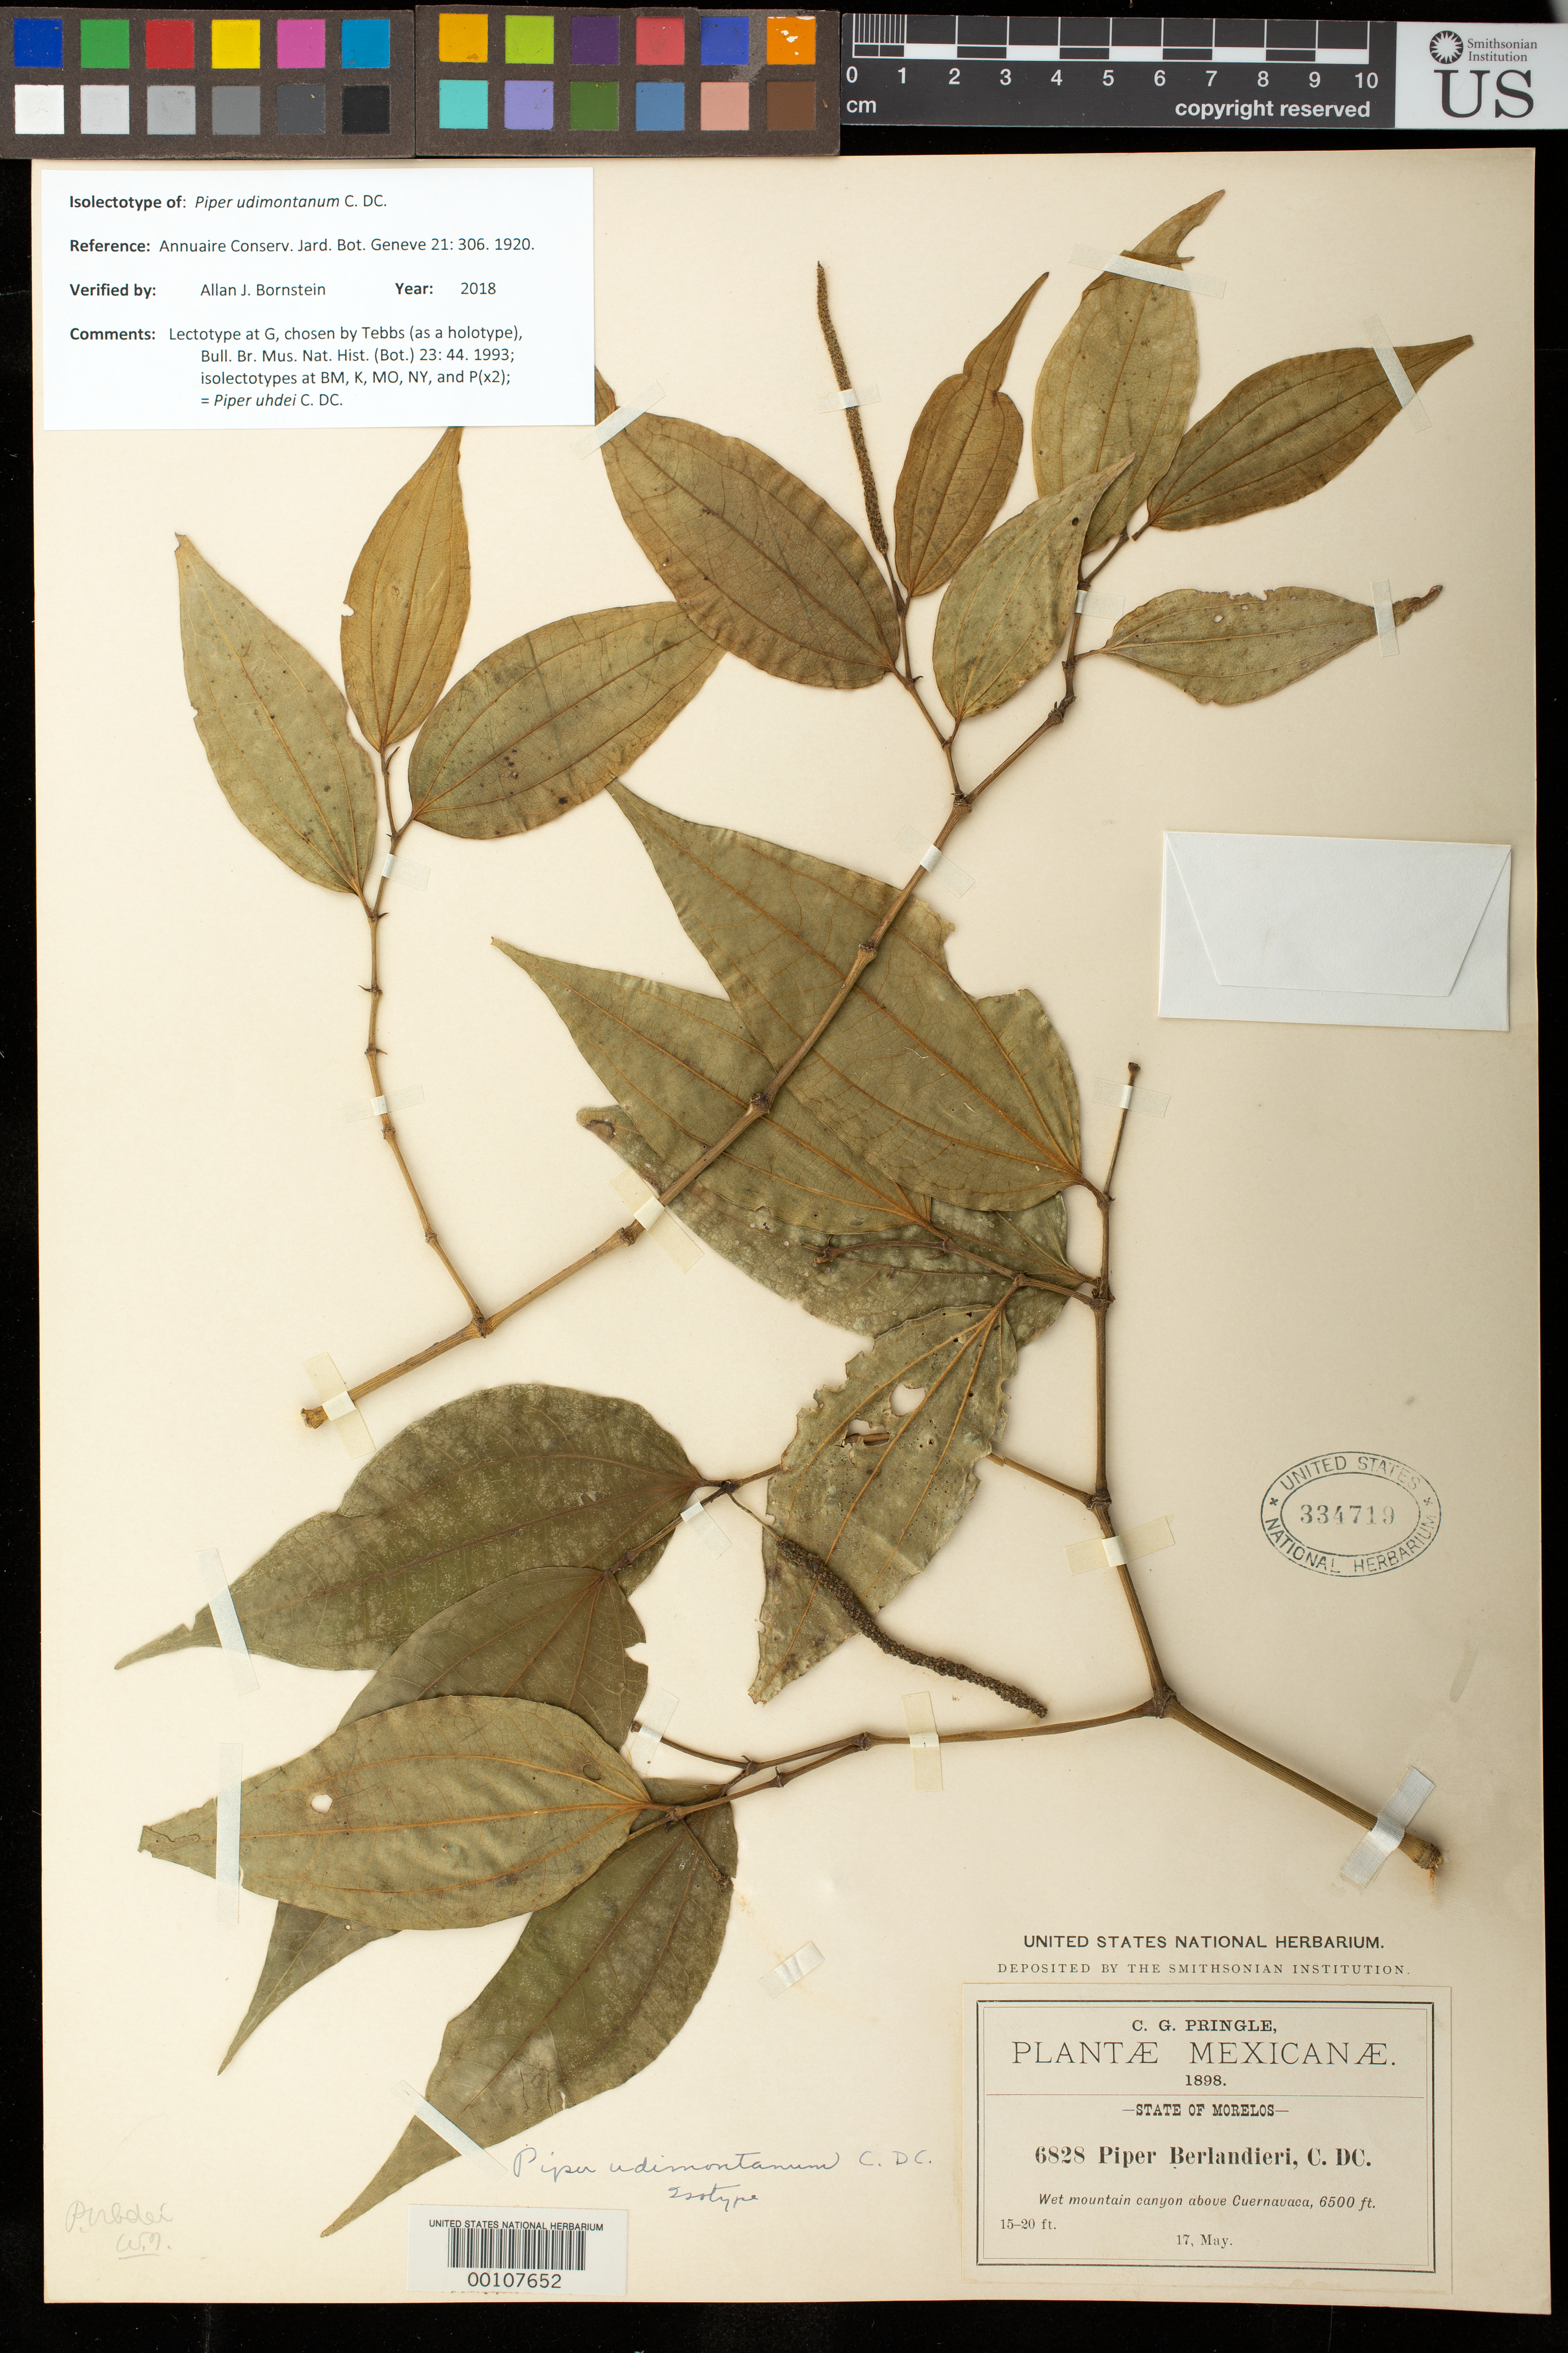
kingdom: Plantae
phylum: Tracheophyta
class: Magnoliopsida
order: Piperales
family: Piperaceae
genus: Piper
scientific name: Piper udimontanum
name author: C. DC.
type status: Isolectotype; Isosyntype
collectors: C. G. Pringle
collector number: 6828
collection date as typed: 17 May 1898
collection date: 1898-05-17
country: Mexico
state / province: Morelos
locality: State of Morelos. Wet mountain canyon above Cuernavaca.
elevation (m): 1981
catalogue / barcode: US 334719